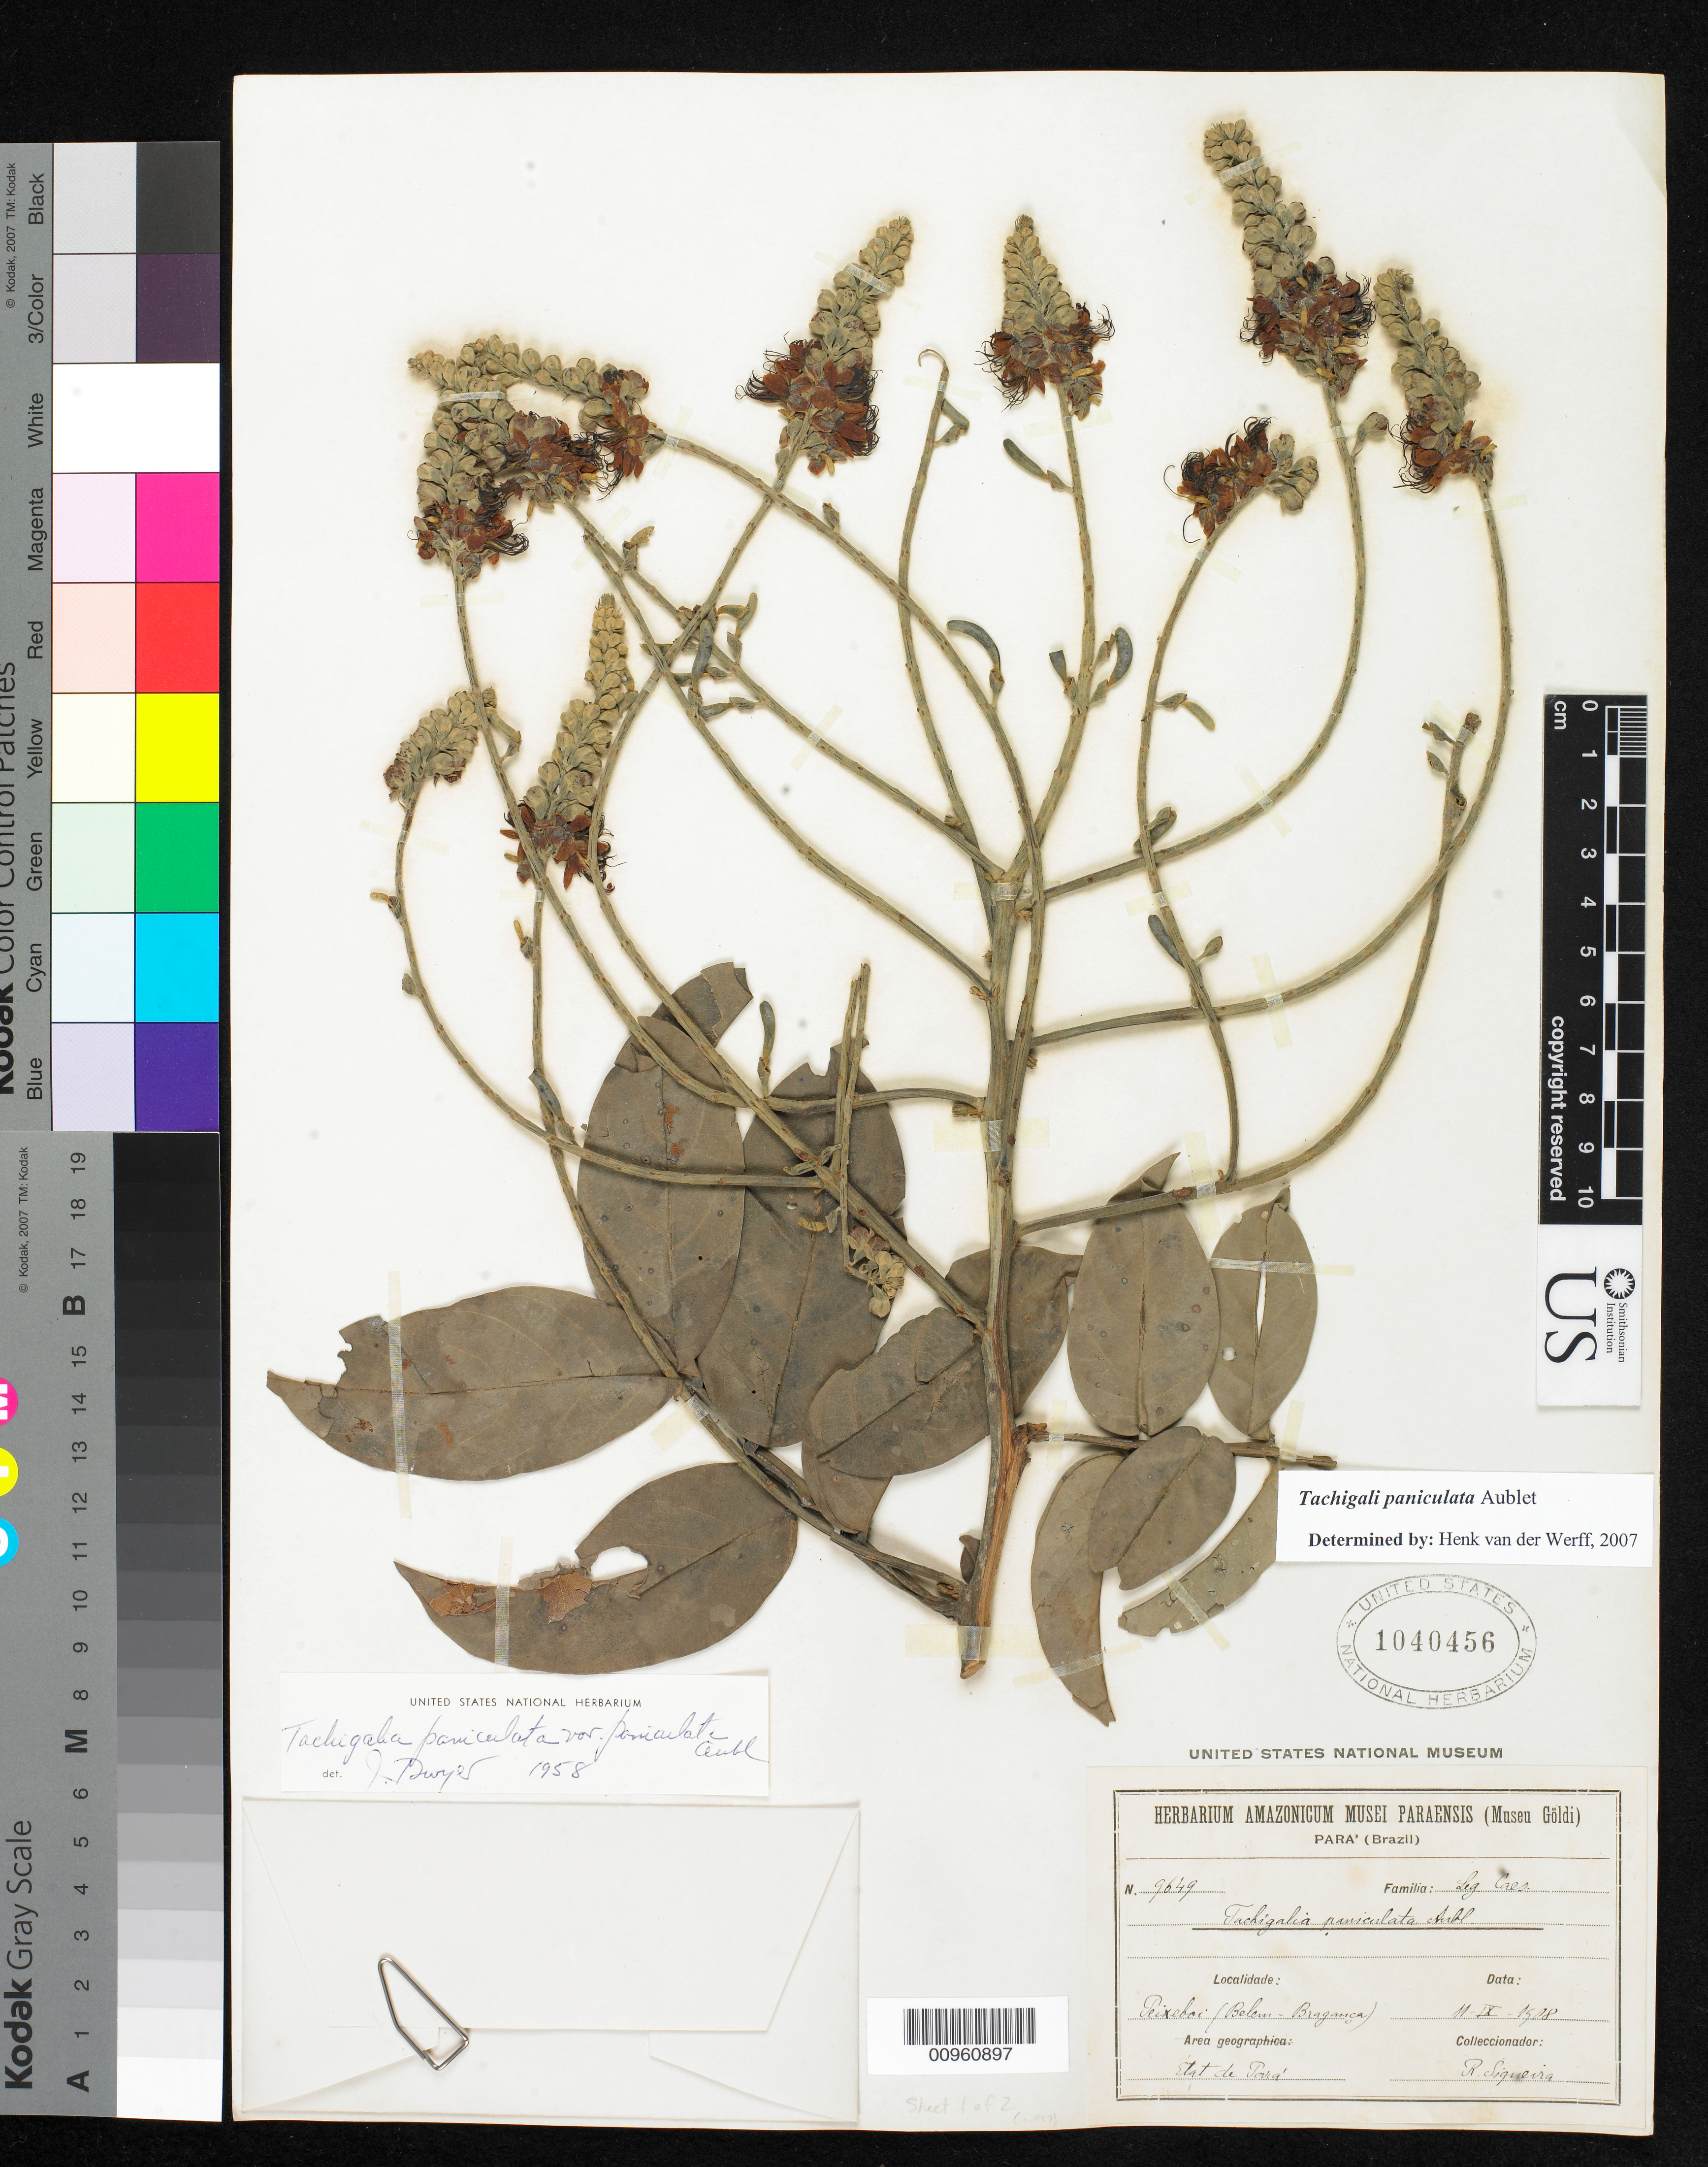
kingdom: Plantae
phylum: Tracheophyta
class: Magnoliopsida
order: Fabales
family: Fabaceae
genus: Tachigali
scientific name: Tachigali paniculata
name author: Aubl.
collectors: R. Sigueira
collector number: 9649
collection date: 1908-09-11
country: Brazil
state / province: Pará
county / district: Bragança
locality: Peixeboi (Belem- Bragança), Estat de Para, Brazil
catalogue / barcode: US 1040456